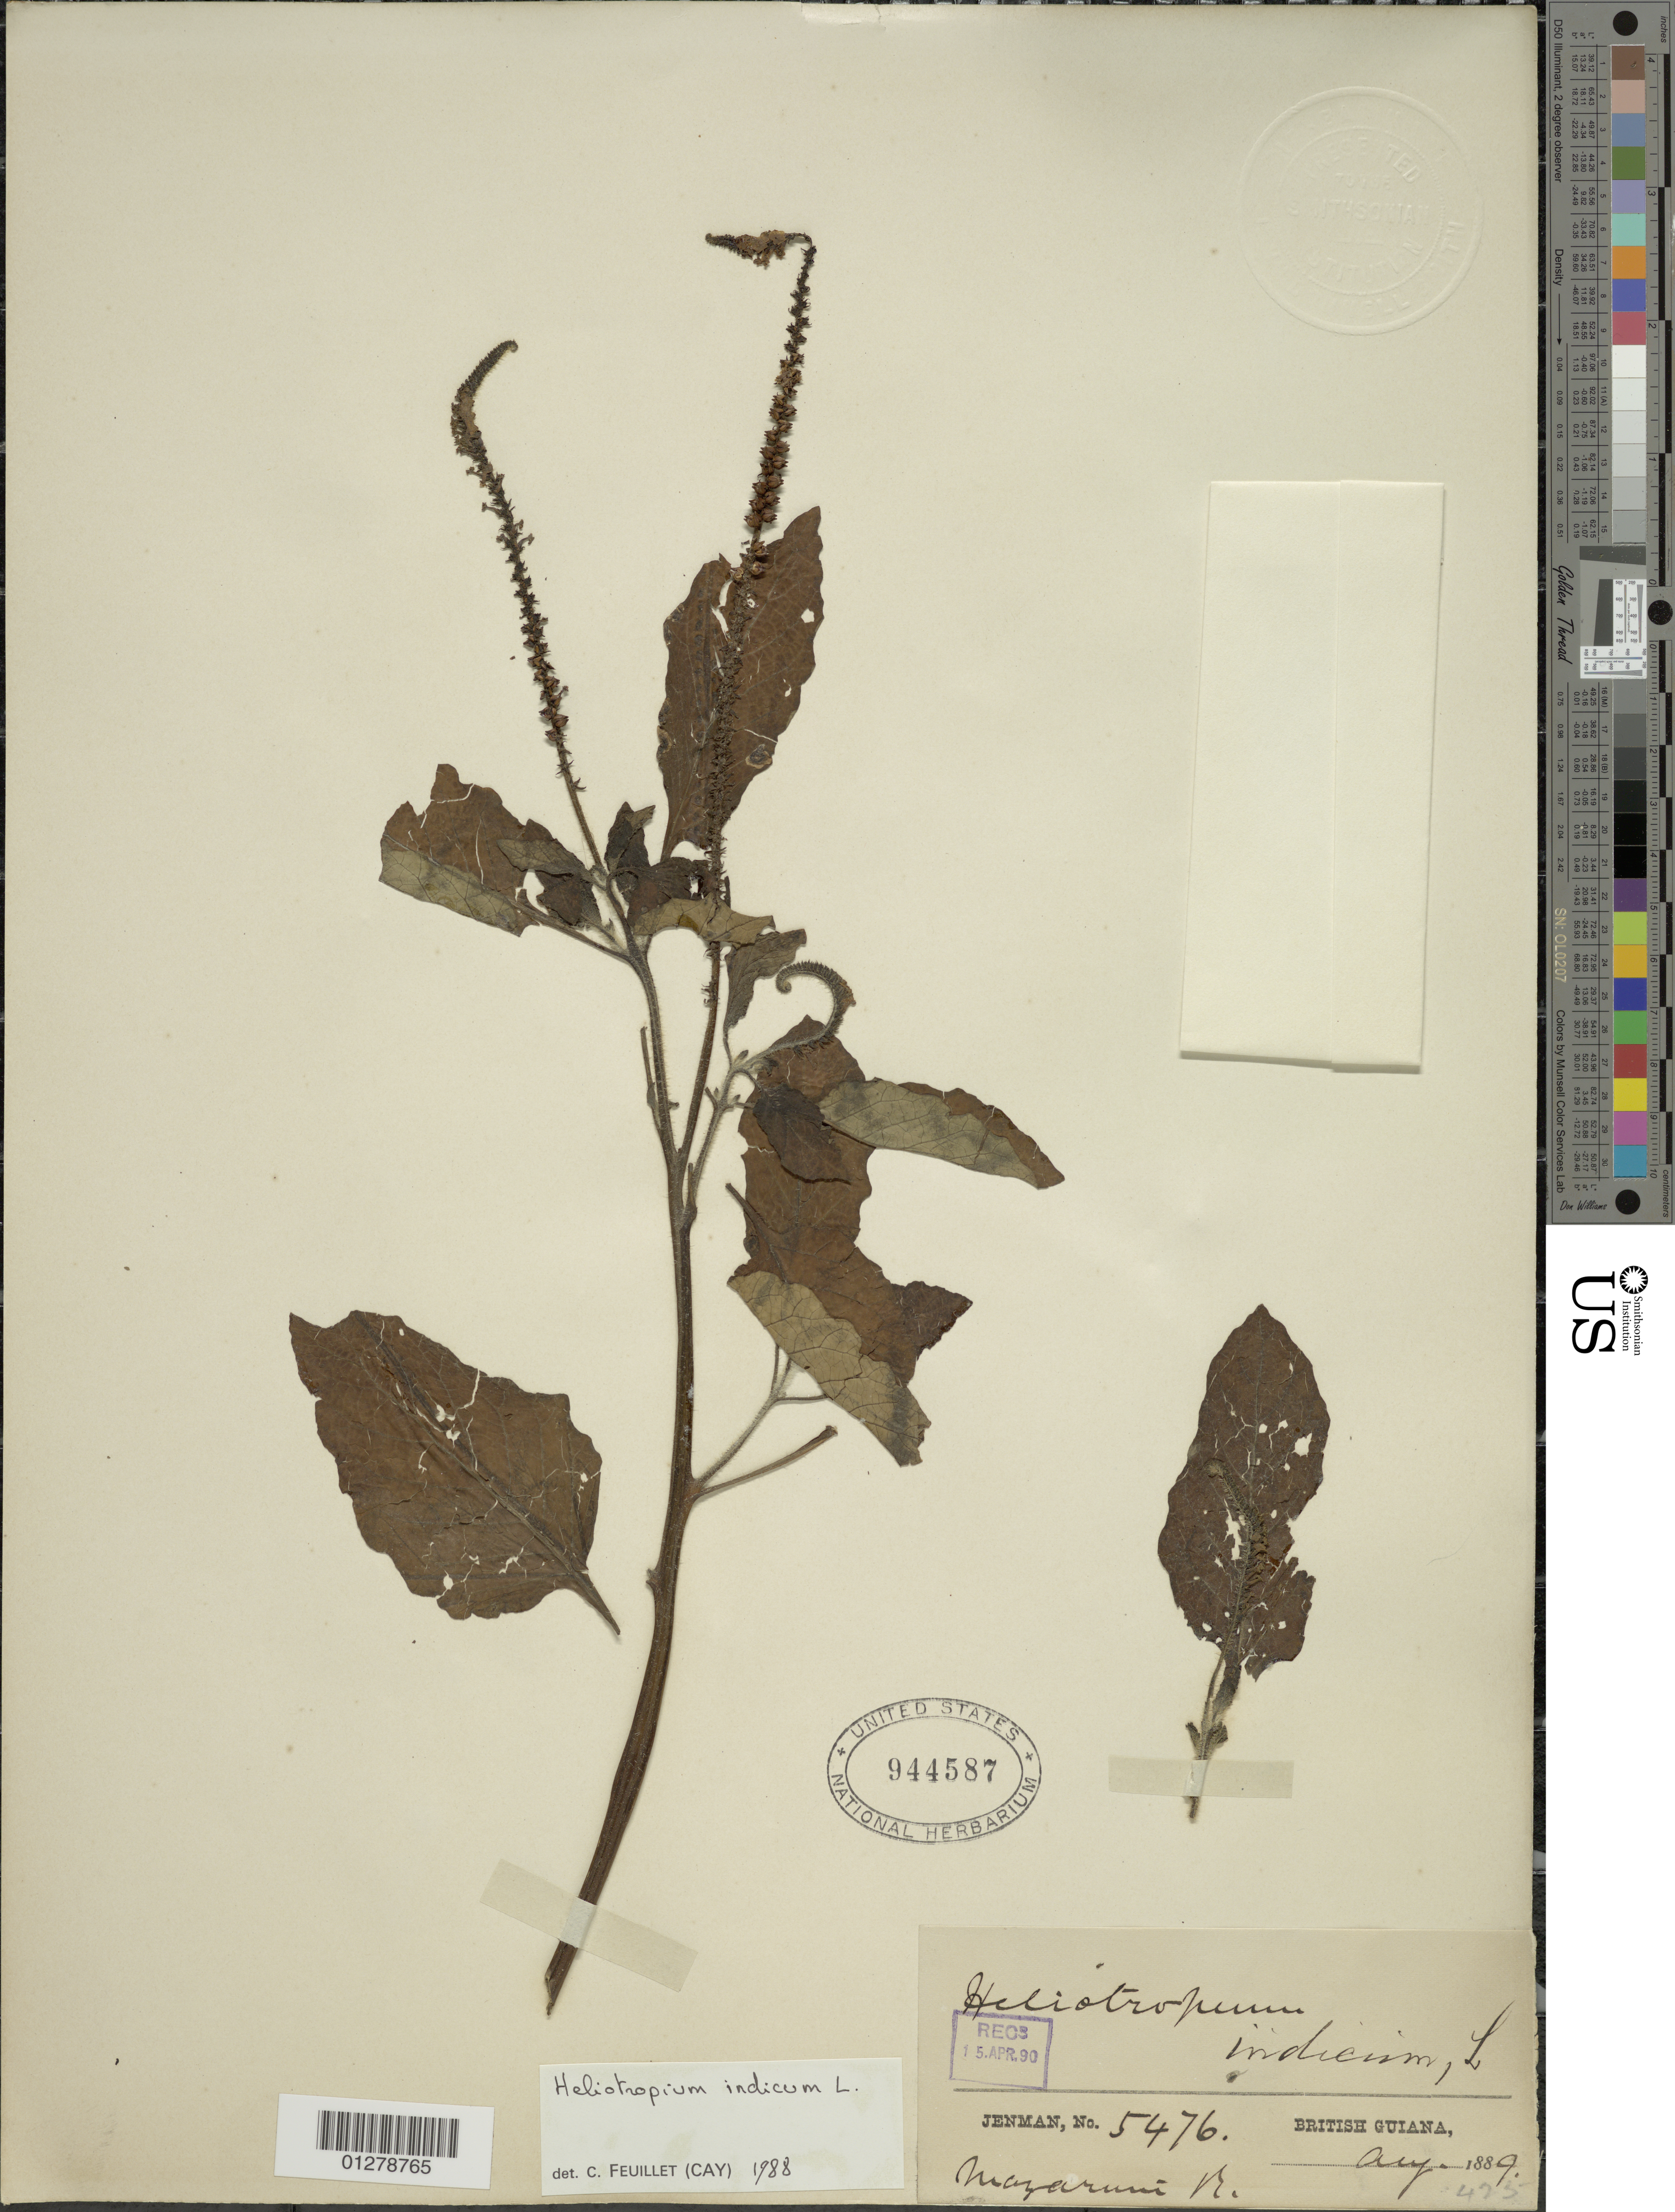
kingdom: Plantae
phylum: Tracheophyta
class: Magnoliopsida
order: Boraginales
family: Heliotropiaceae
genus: Heliotropium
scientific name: Heliotropium indicum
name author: L.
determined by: Feuillet, C.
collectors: G. S. Jenman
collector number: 5476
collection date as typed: Aug 1889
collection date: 1889-08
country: Guyana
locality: Mazaruni River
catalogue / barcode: US 944587